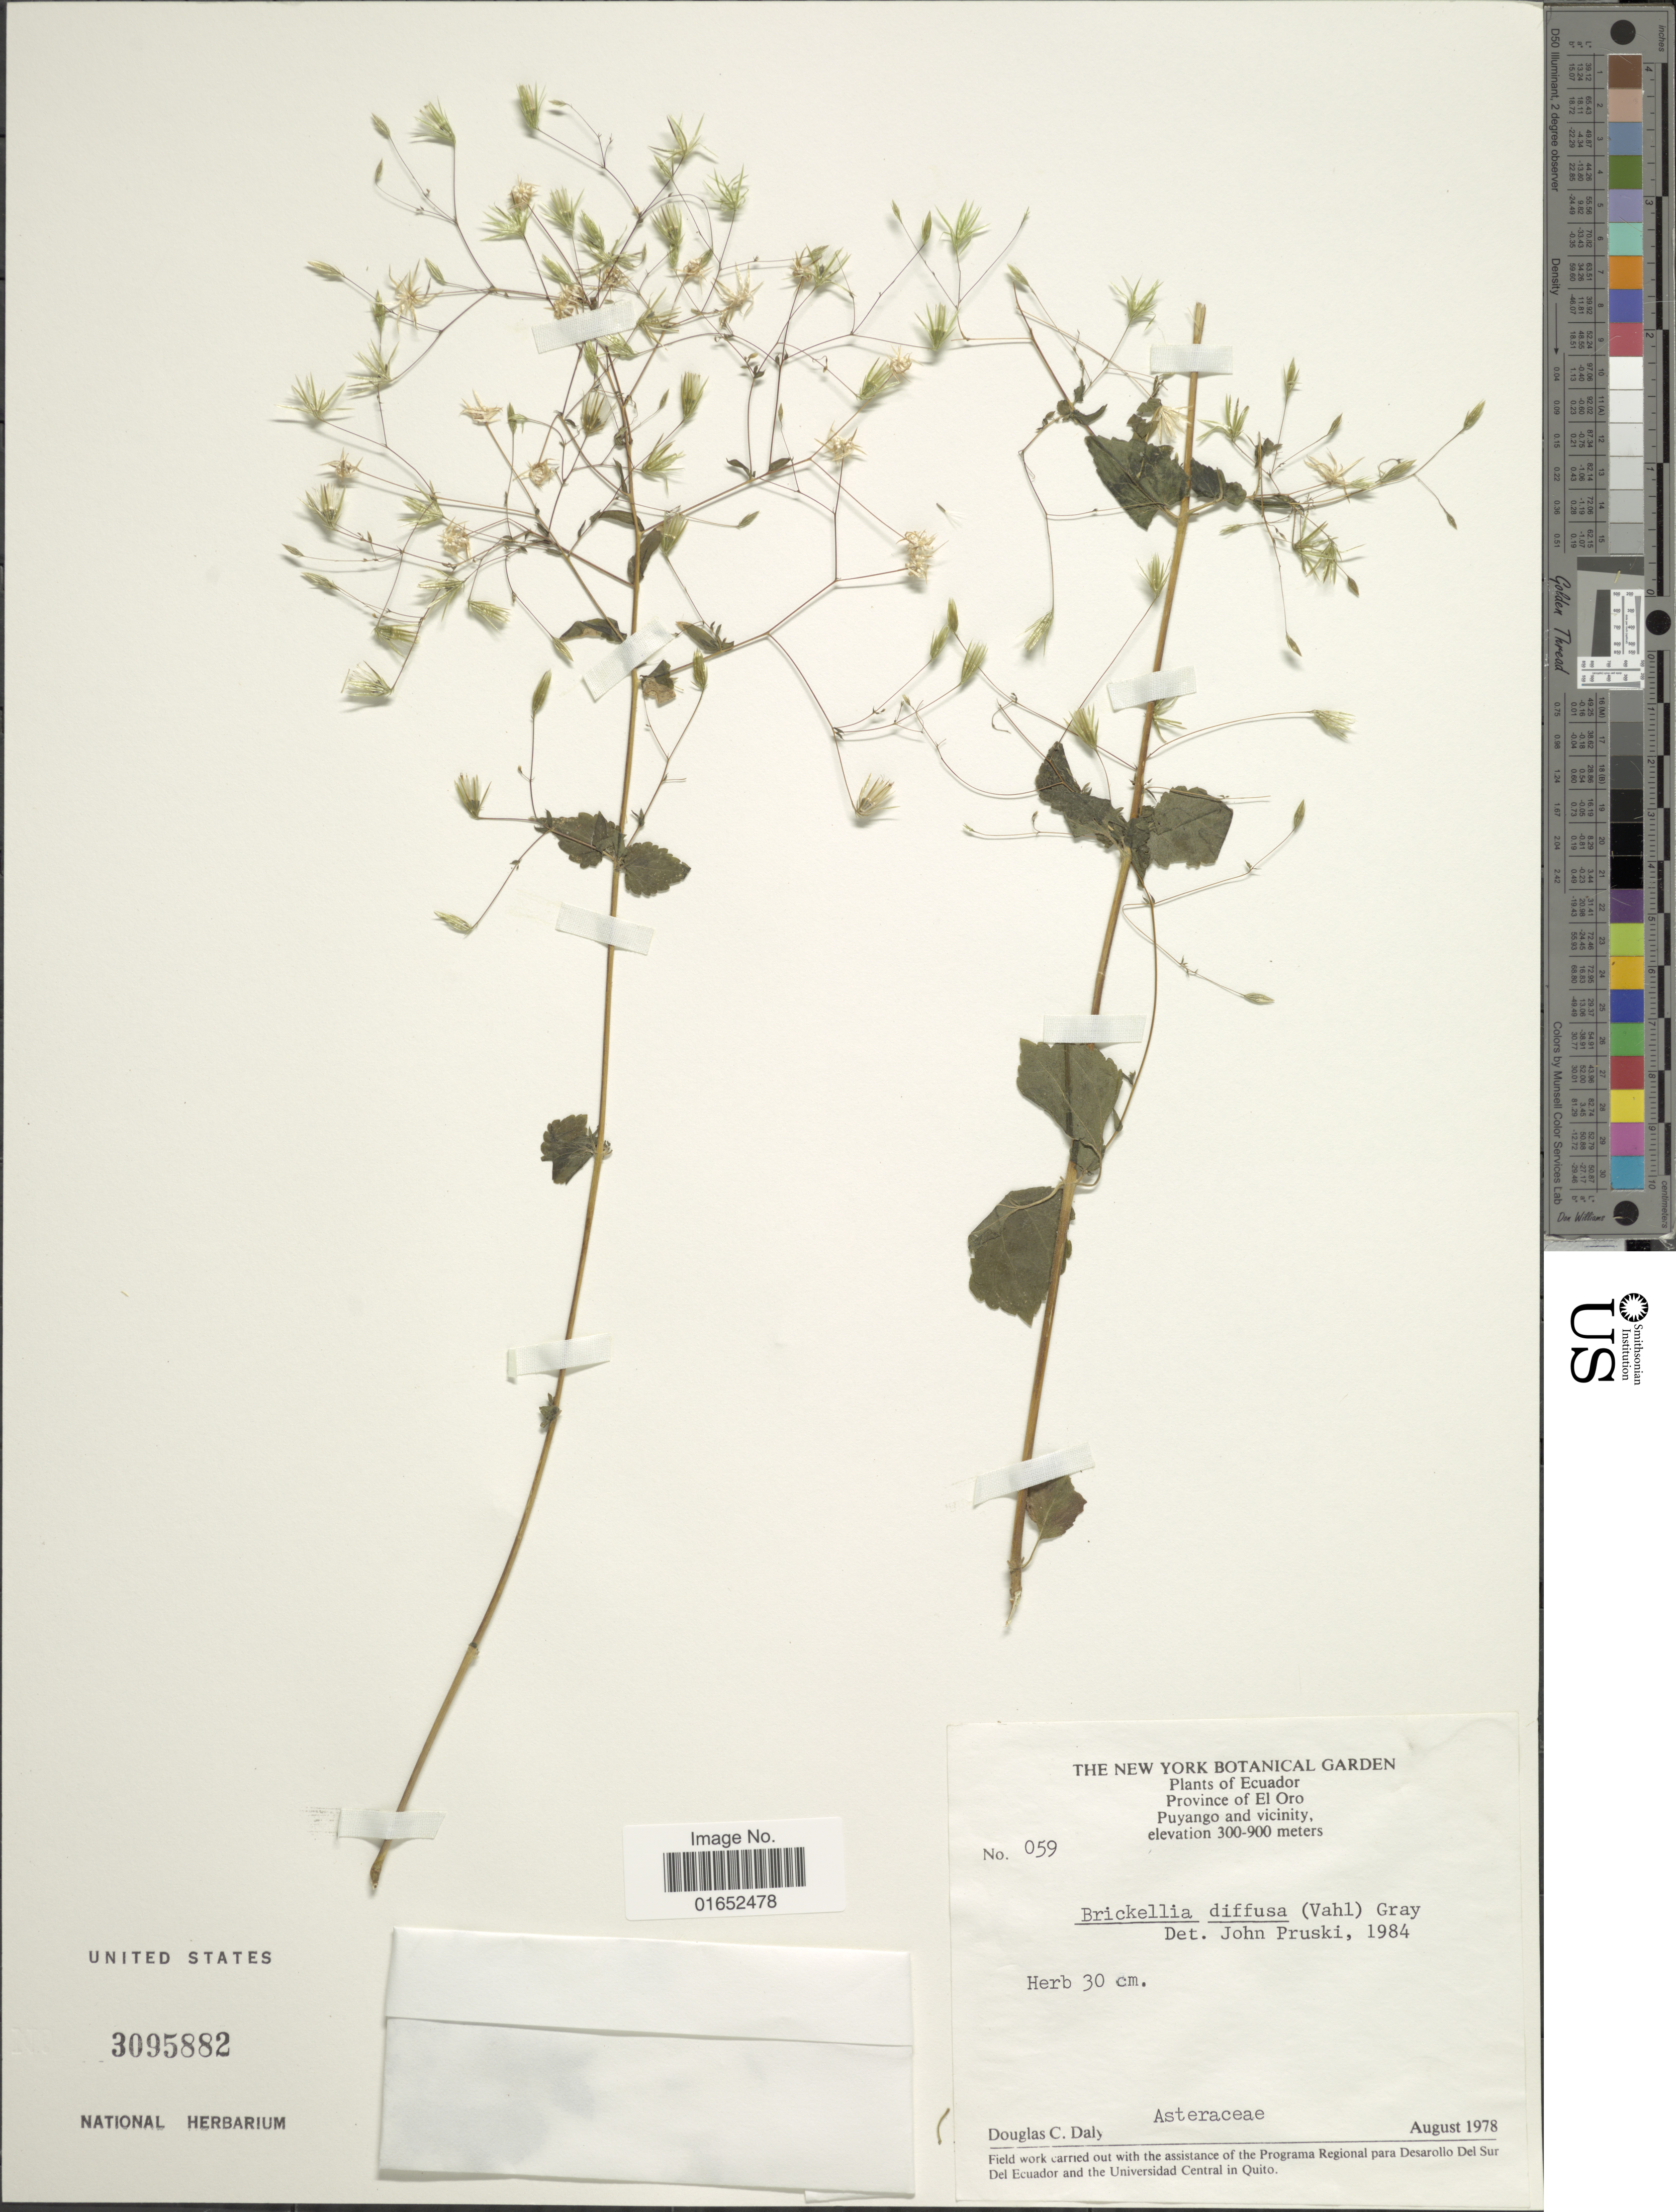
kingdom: Plantae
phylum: Tracheophyta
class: Magnoliopsida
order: Asterales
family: Asteraceae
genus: Brickellia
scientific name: Brickellia diffusa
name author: (Vahl) A. Gray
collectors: D. C. Daly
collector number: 059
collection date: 1978-08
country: Ecuador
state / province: El Oro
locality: Puyango and vicinity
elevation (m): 300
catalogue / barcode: US 3095882